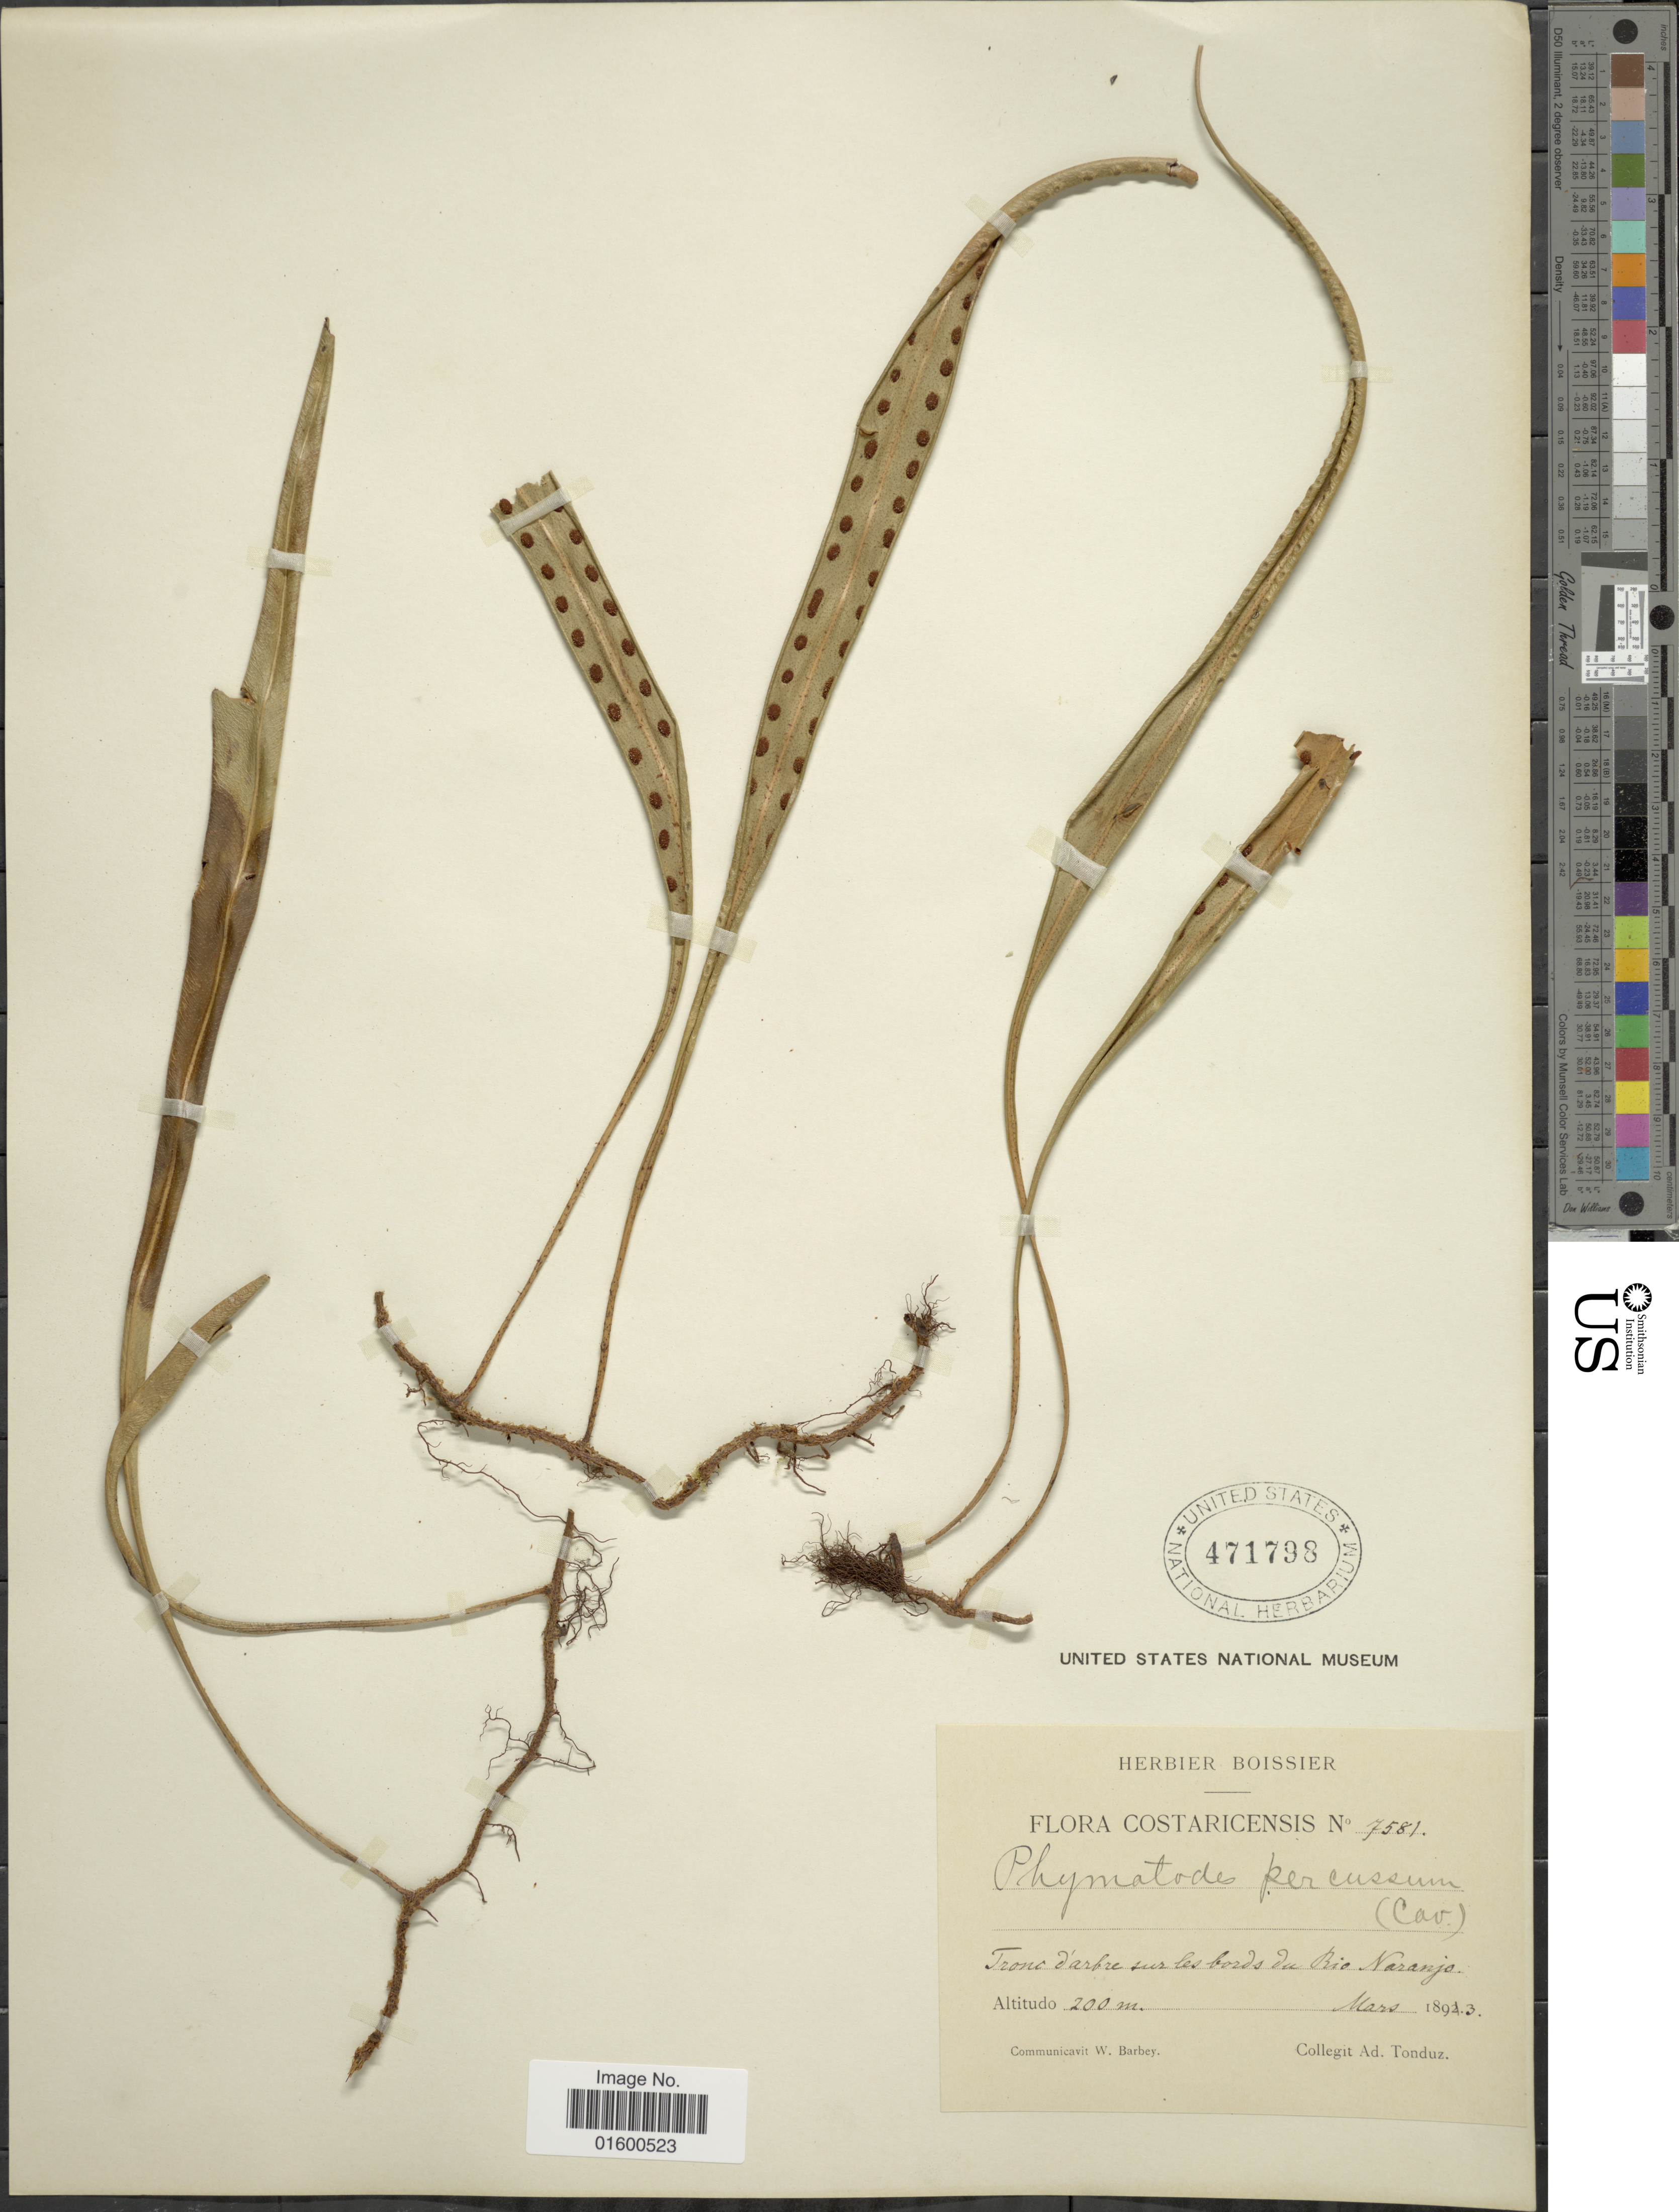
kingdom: Plantae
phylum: Tracheophyta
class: Polypodiopsida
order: Polypodiales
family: Polypodiaceae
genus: Microgramma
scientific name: Microgramma percussa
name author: (Cav.) de la Sota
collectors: A. Tonduz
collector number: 7581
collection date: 1893-03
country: Costa Rica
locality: Costaricensis, sur les bords du Rio Naranjo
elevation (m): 200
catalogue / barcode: US 471798